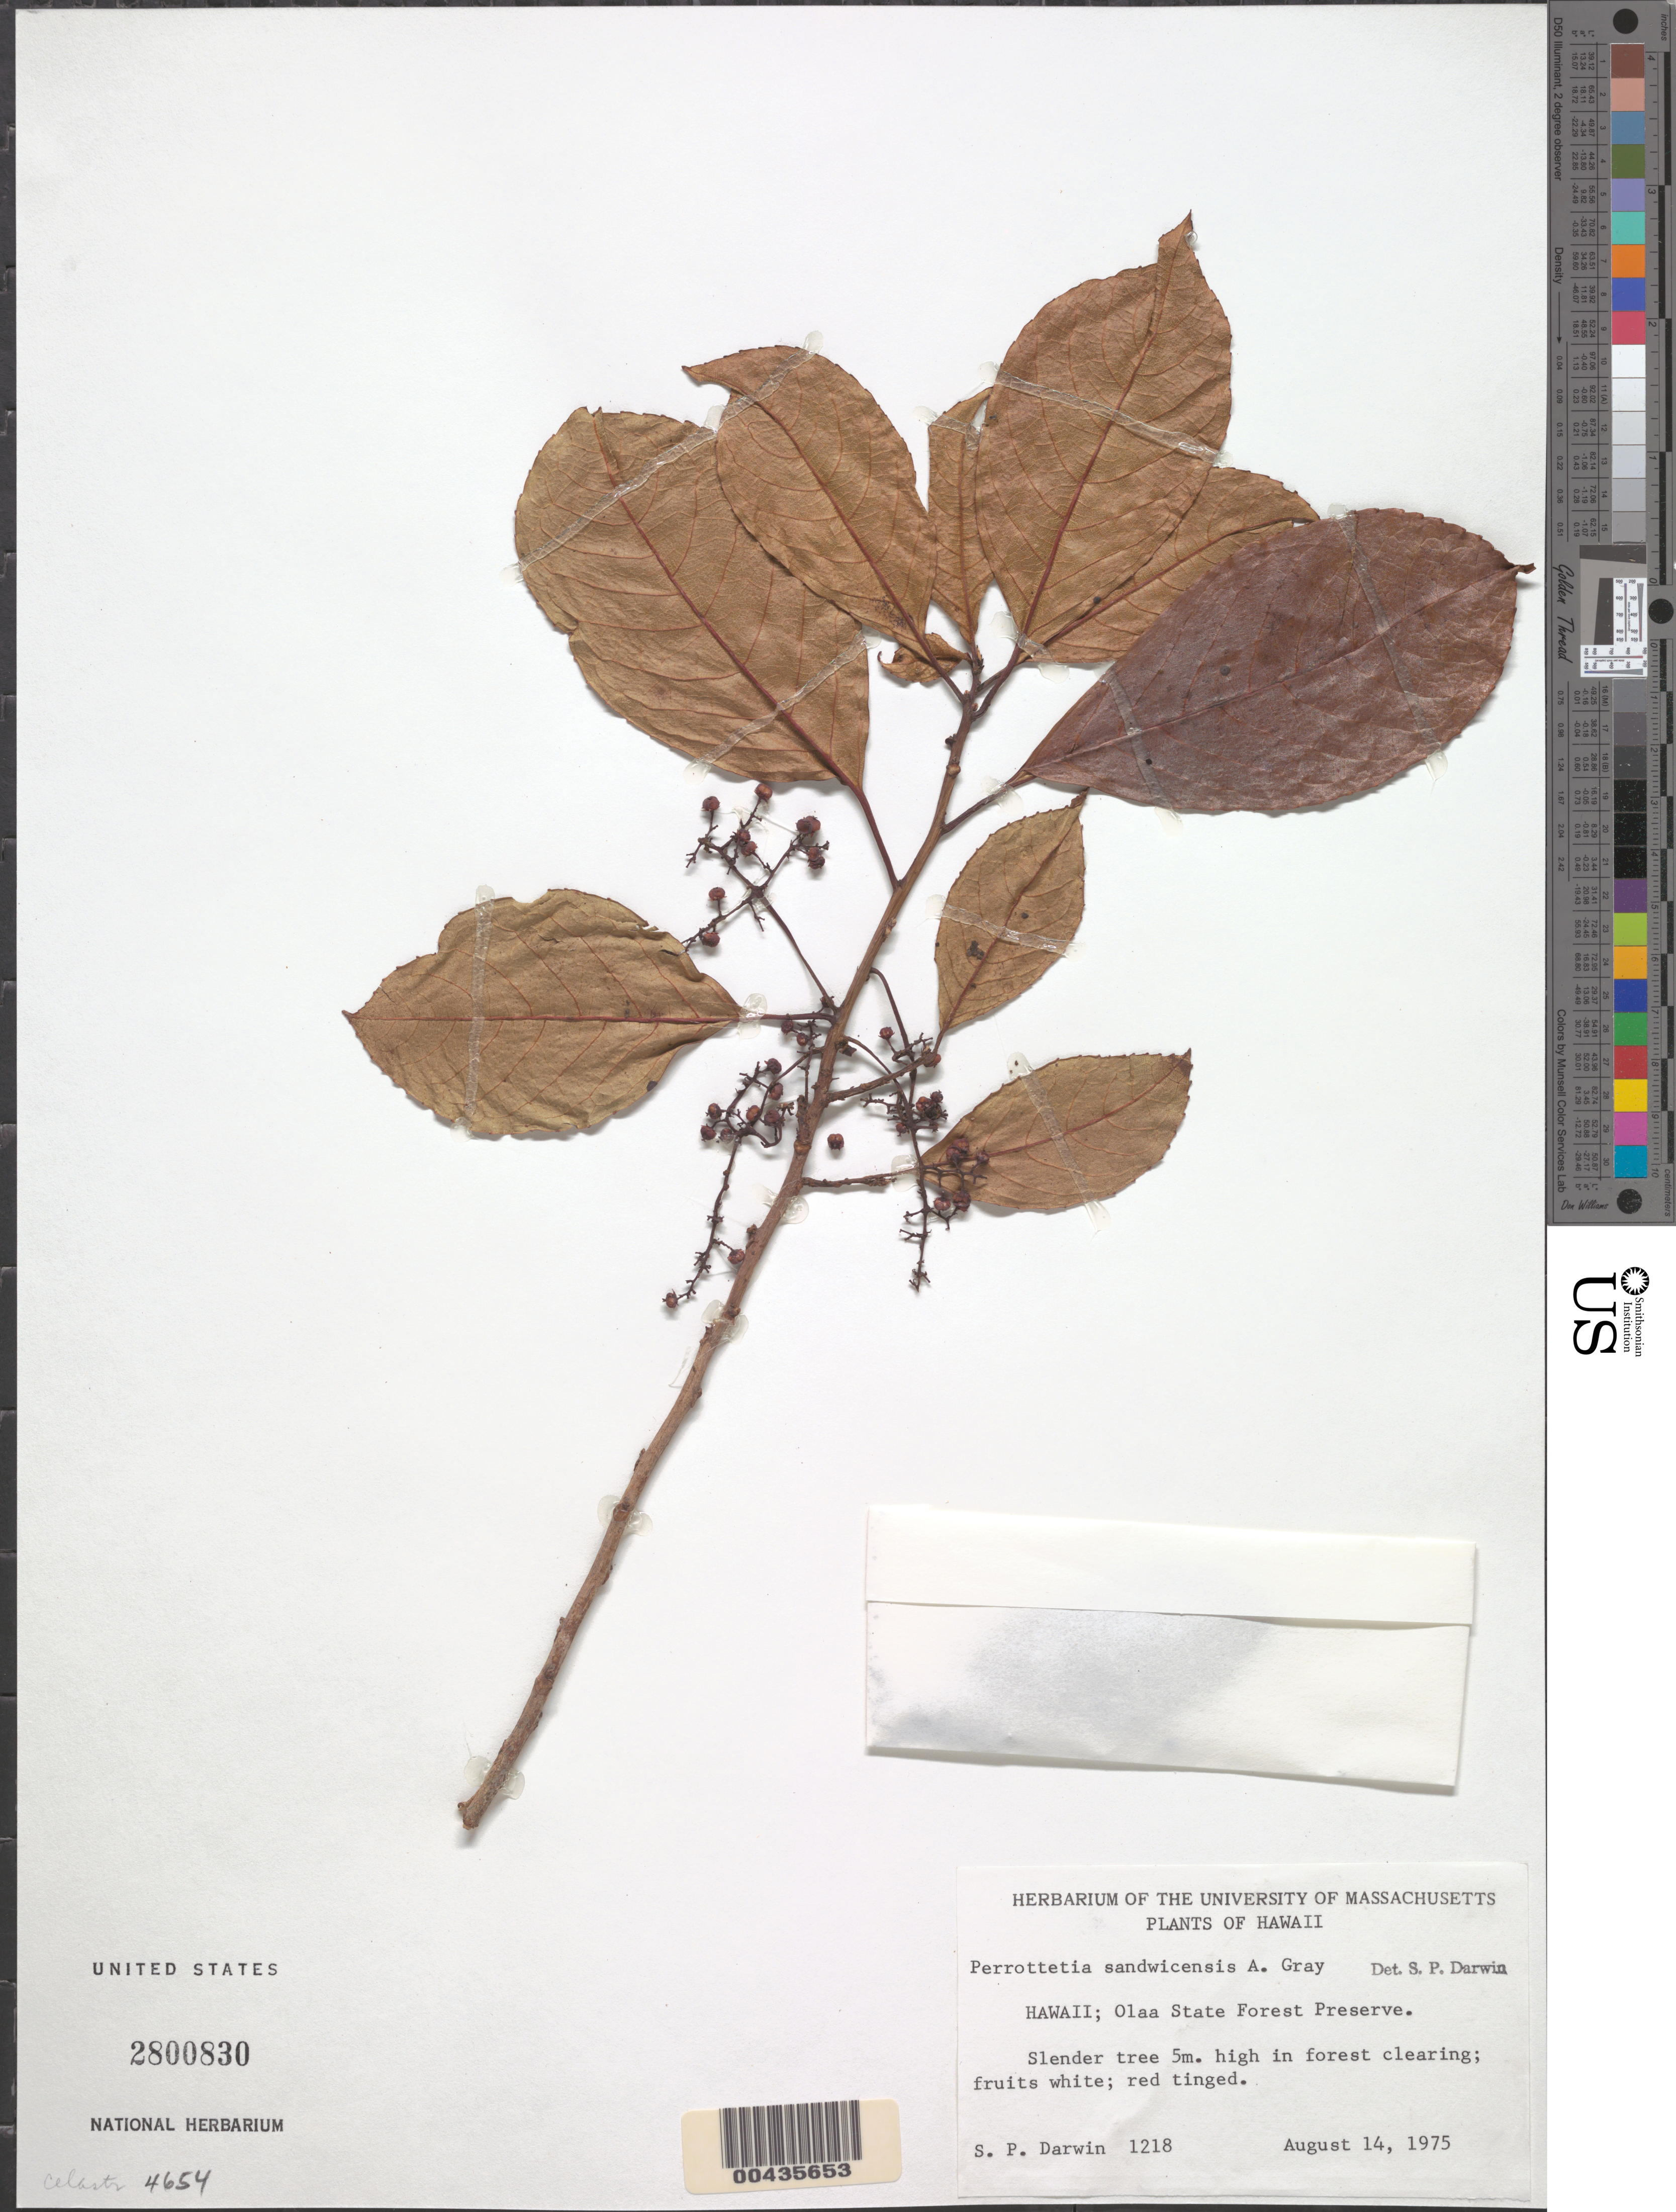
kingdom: Plantae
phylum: Tracheophyta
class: Magnoliopsida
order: Huerteales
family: Dipentodontaceae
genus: Perrottetia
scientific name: Perrottetia sandwicensis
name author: A. Gray in Wilkes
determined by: Darwin, S. P.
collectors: S. P. Darwin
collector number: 1218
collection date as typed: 14 Aug 1975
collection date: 1975-08-14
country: United States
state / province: Hawaii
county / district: Hawaii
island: Hawaii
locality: Olaa State Forest Preserve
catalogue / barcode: US 2800830